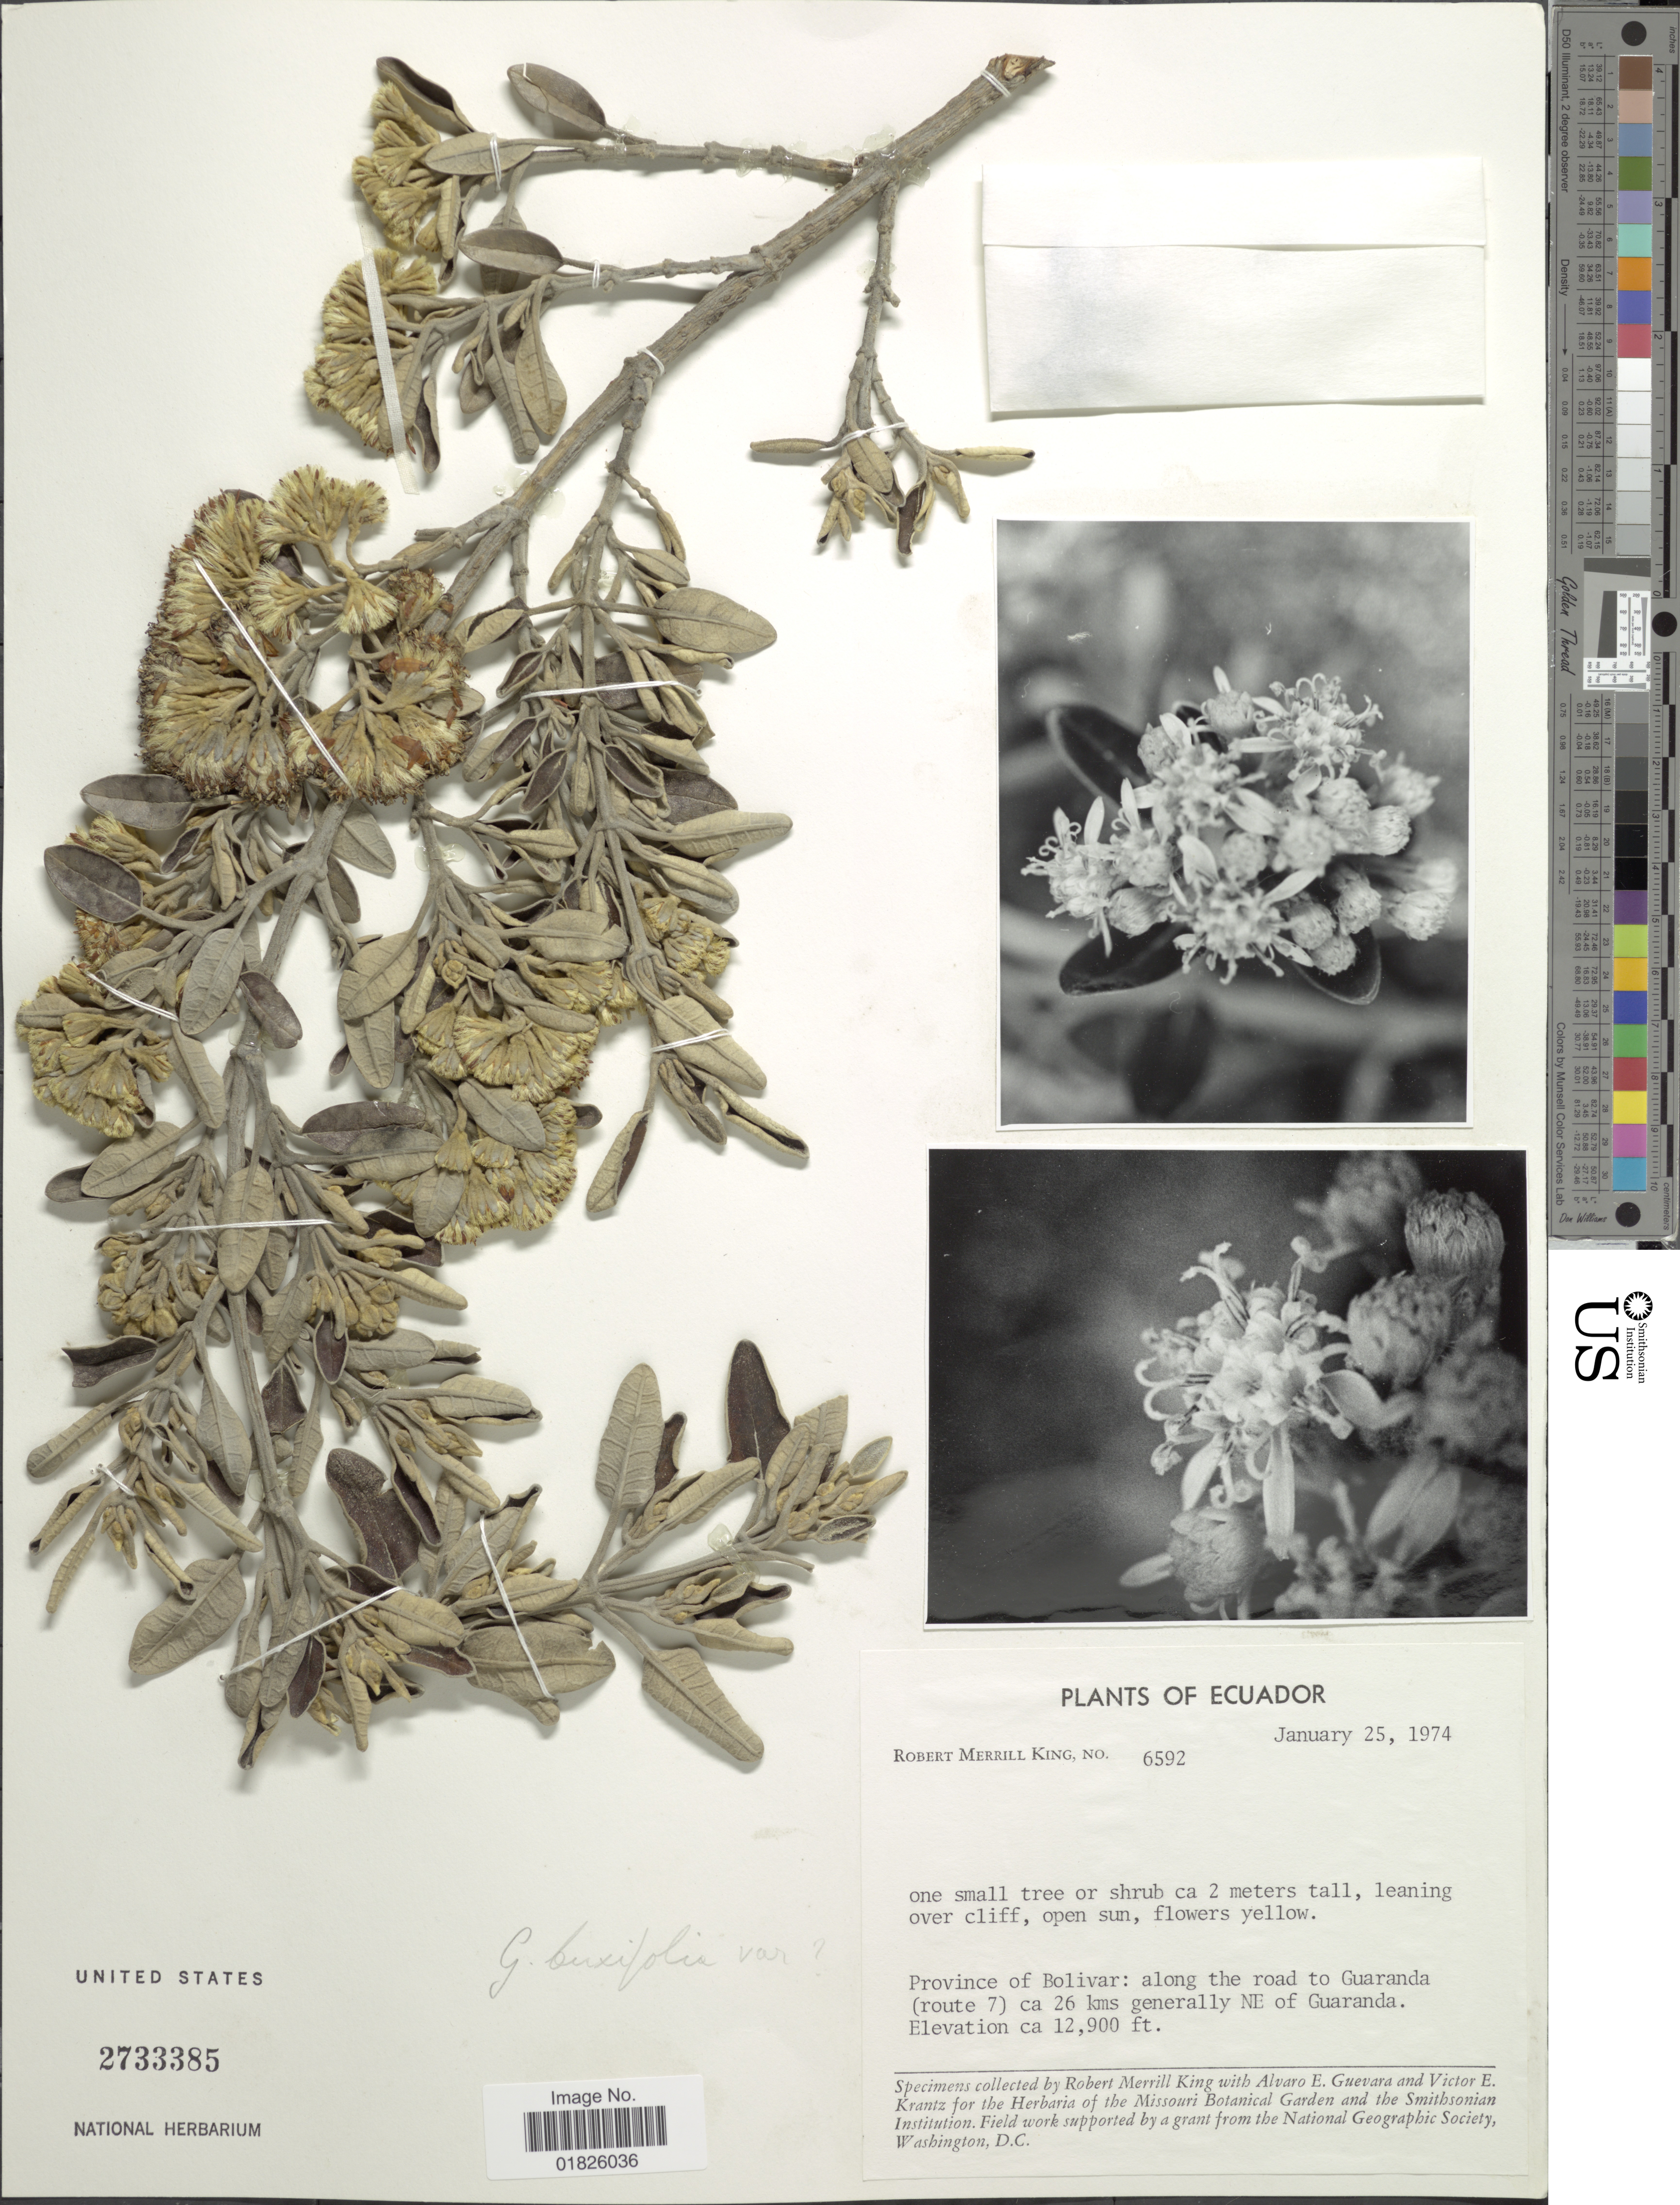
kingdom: Plantae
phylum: Tracheophyta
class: Magnoliopsida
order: Asterales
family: Asteraceae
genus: Gynoxys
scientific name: Gynoxys buxifolia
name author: (Kunth) Cass.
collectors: R. M. King, A. E. Guevara & V. Krantz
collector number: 6592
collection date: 1974-01-25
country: Ecuador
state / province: Bolívar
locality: Along the road to Guaranda (route 7) ca 26 kms generally NE of Guaranda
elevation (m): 3932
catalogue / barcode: US 2733385